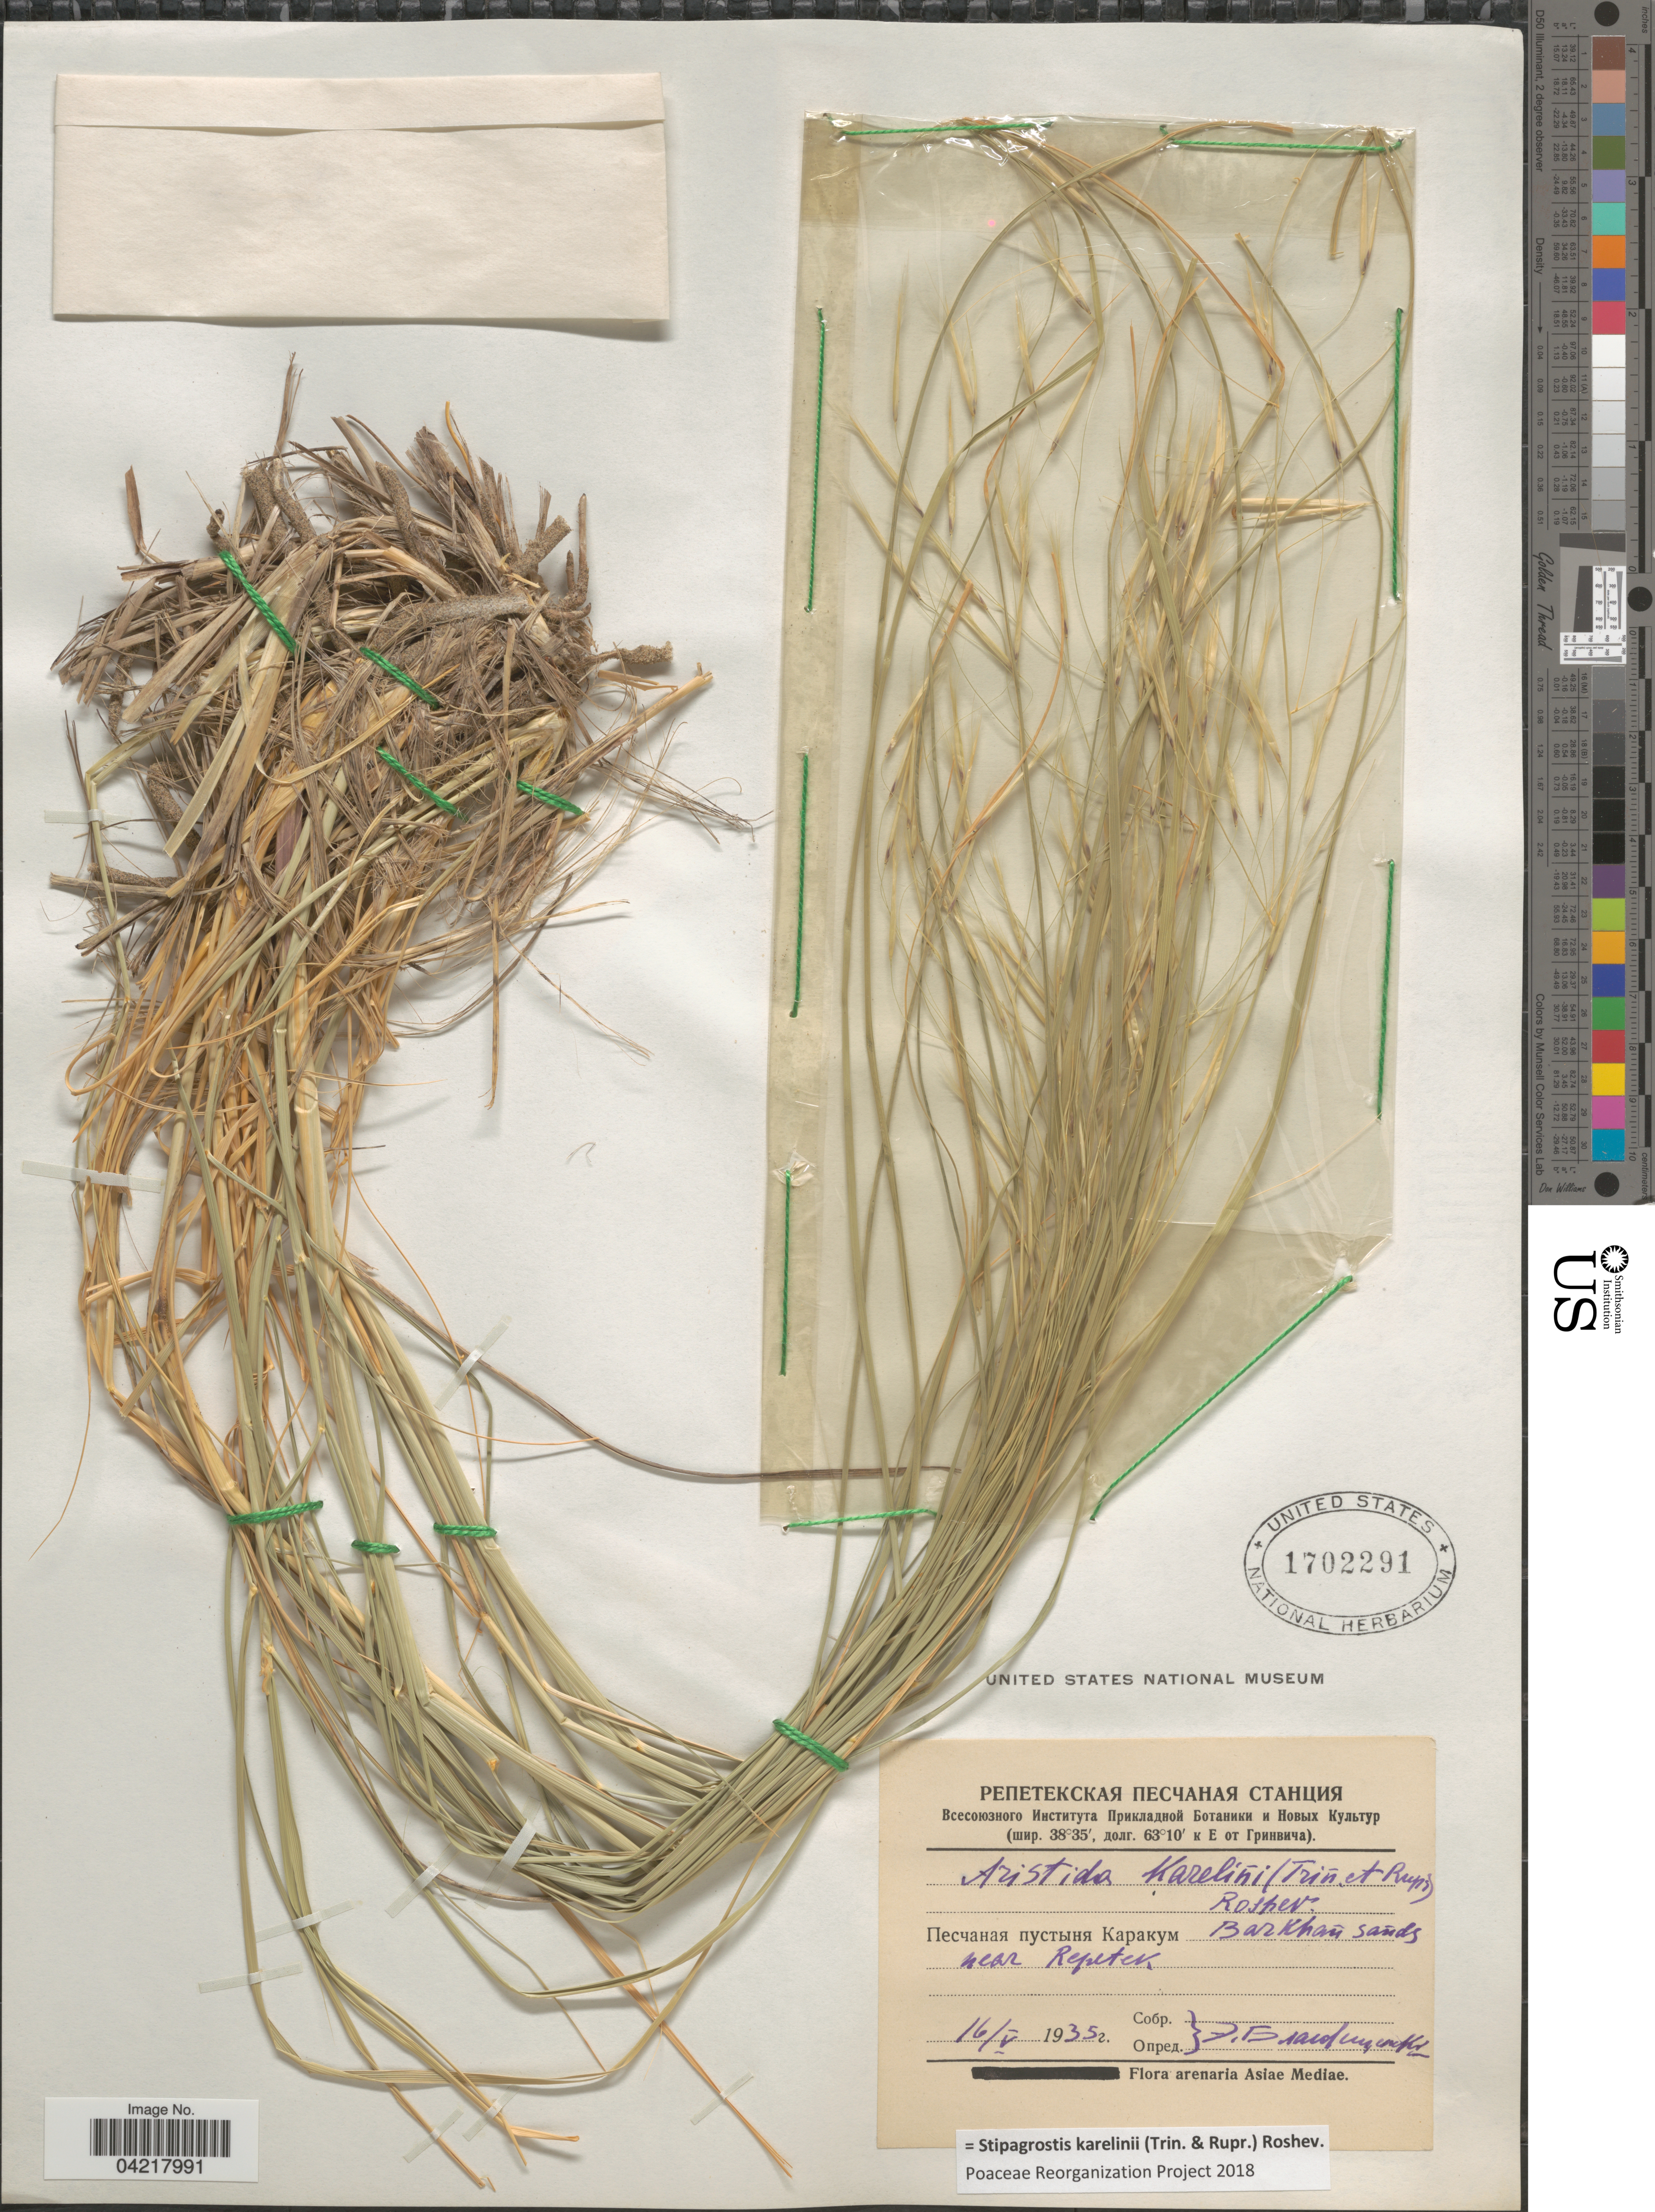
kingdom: Plantae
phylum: Tracheophyta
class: Liliopsida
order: Poales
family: Poaceae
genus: Stipagrostis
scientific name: Stipagrostis karelinii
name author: (Trin. & Rupr.) Tzvelev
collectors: E. Blagoveshchenskiy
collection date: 1935-05-16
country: Turkmenistan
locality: Barkhan sands near Repetek. Karakum Desert. Arenaria Asiae Mediae.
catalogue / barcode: US 1702291